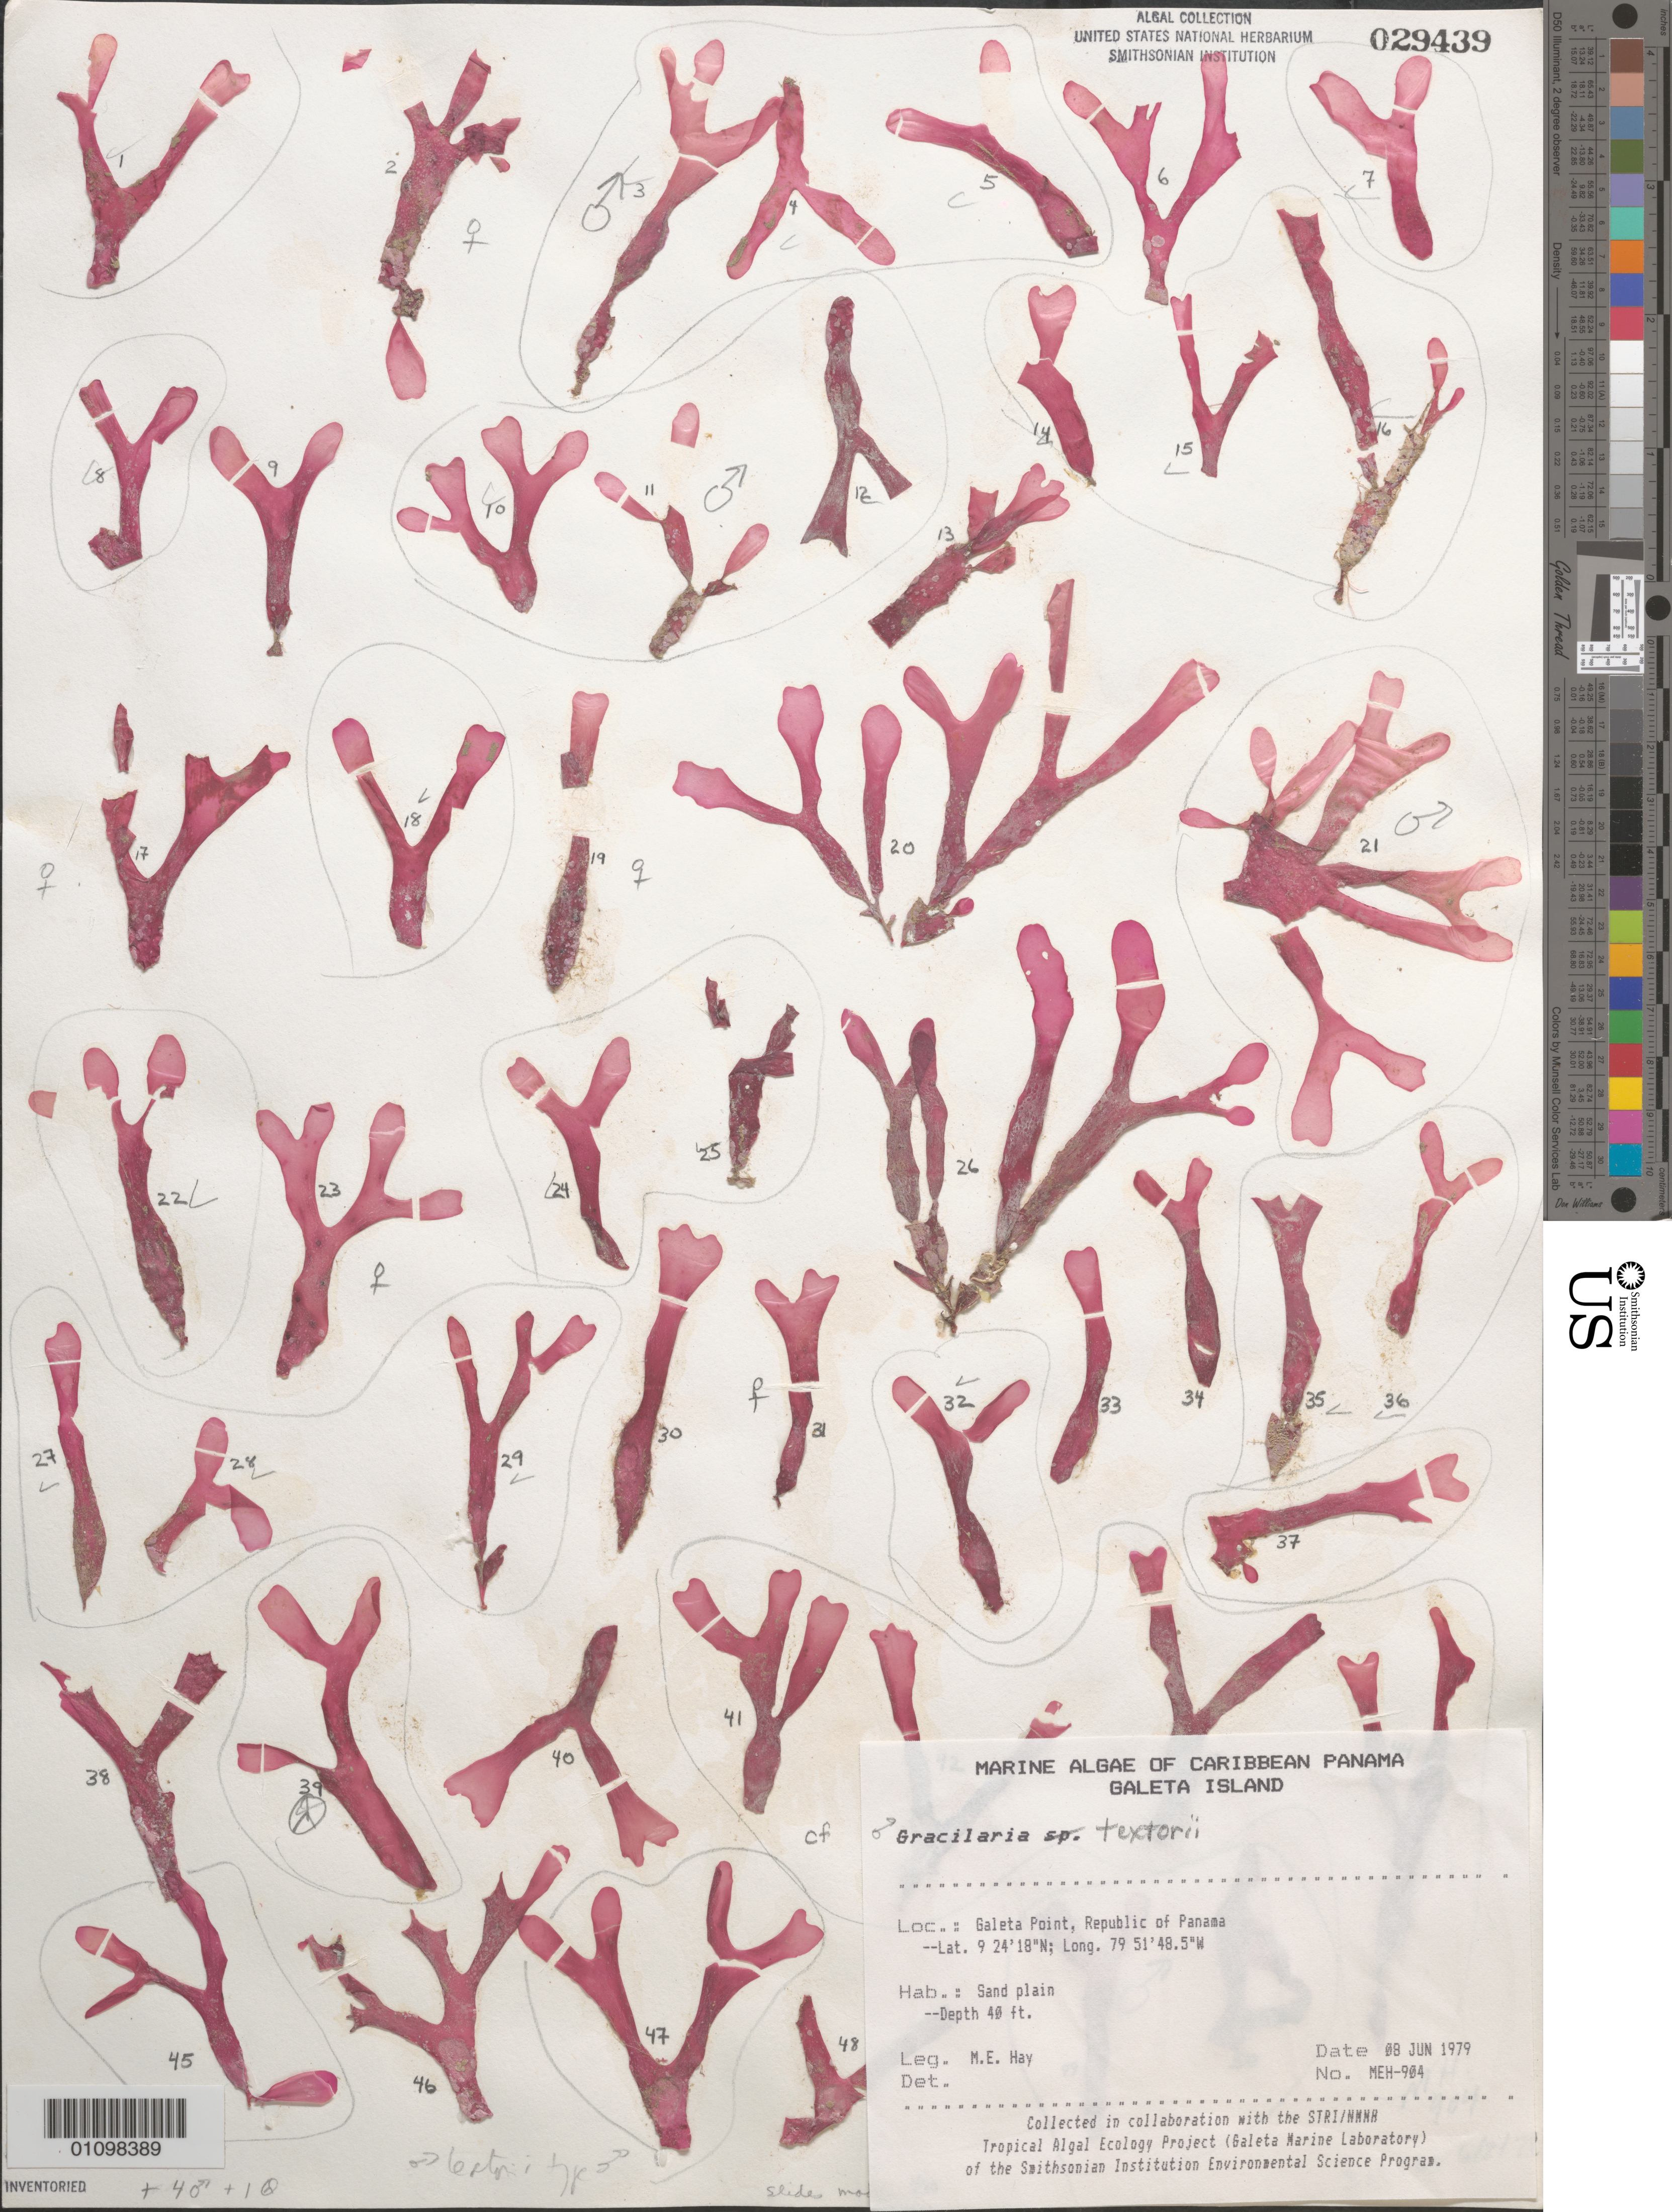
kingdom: Plantae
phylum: Rhodophyta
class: Florideophyceae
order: Gracilariales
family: Gracilariaceae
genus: Gracilaria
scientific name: Gracilaria textorii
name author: (Suringar) De Toni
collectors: M. E. Hay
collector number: MEH-904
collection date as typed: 08 Jun 1979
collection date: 1979-06-08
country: Panama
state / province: Colón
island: Galeta Island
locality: Galeta Point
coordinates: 9 24' 18" N, 79 51' 48.5" W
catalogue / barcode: US 29439